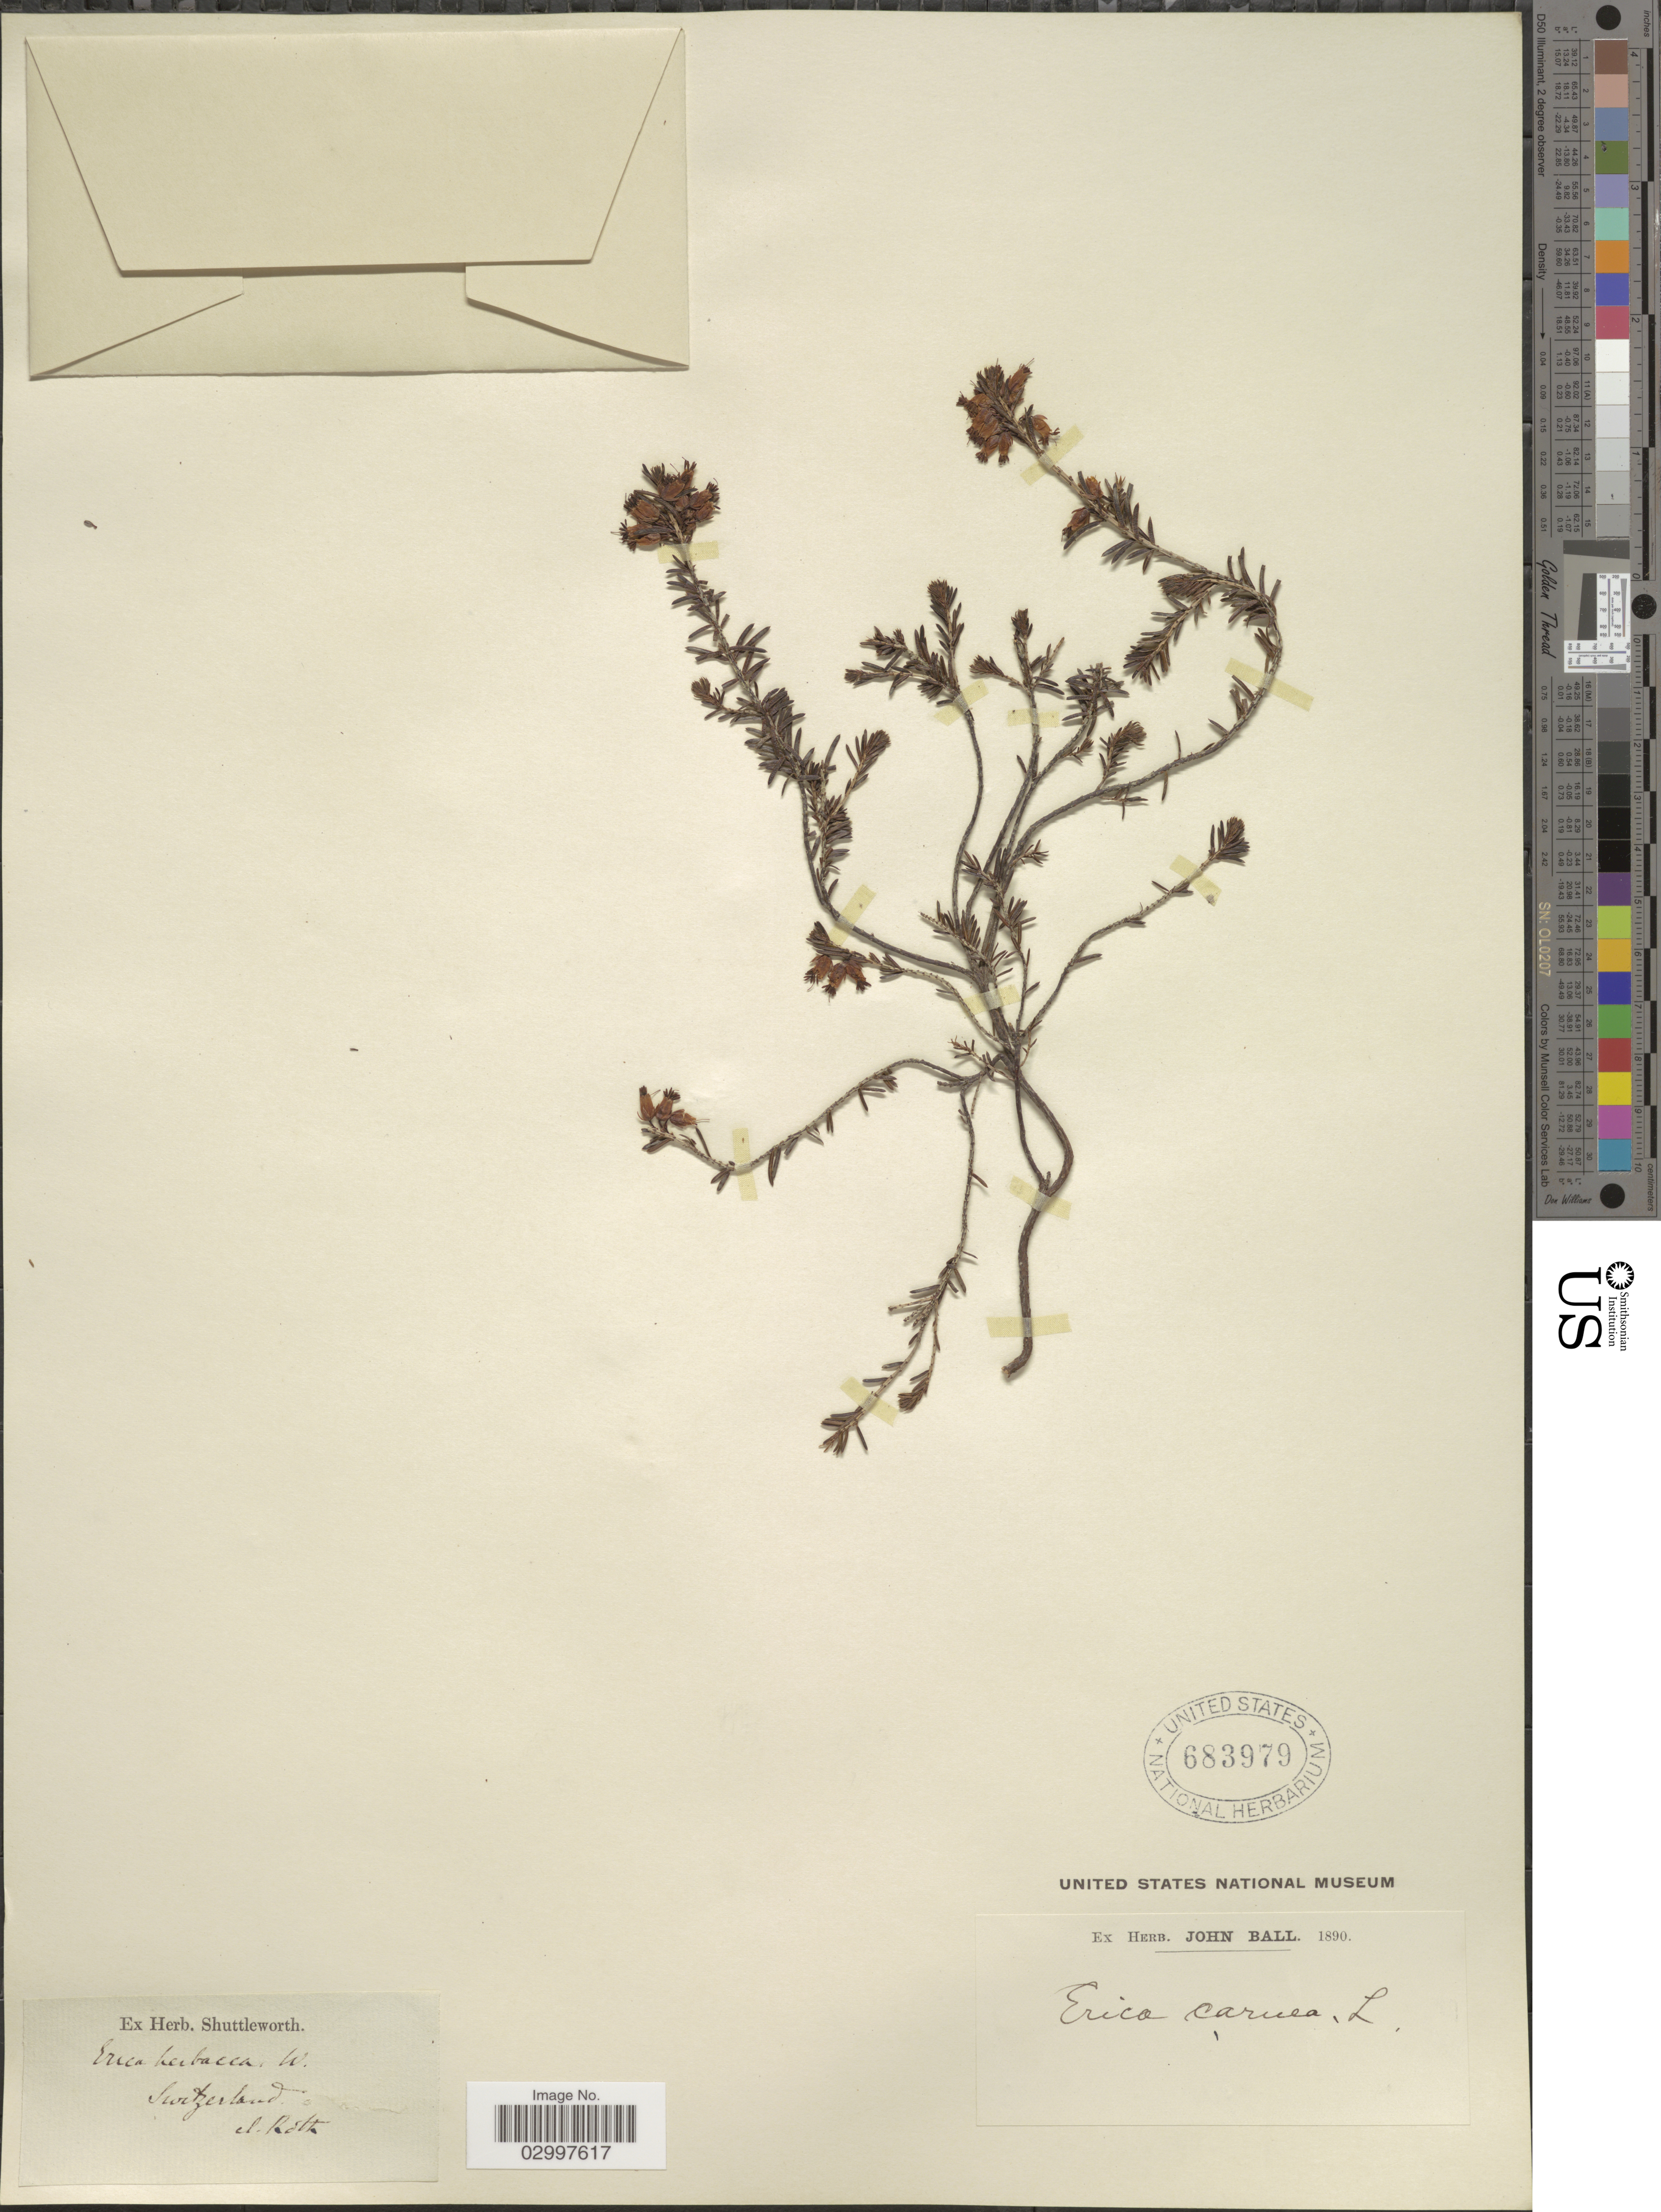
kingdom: Plantae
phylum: Tracheophyta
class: Magnoliopsida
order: Ericales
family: Ericaceae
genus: Erica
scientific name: Erica carnea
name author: L.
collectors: -- Roth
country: Switzerland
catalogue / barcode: US 683979